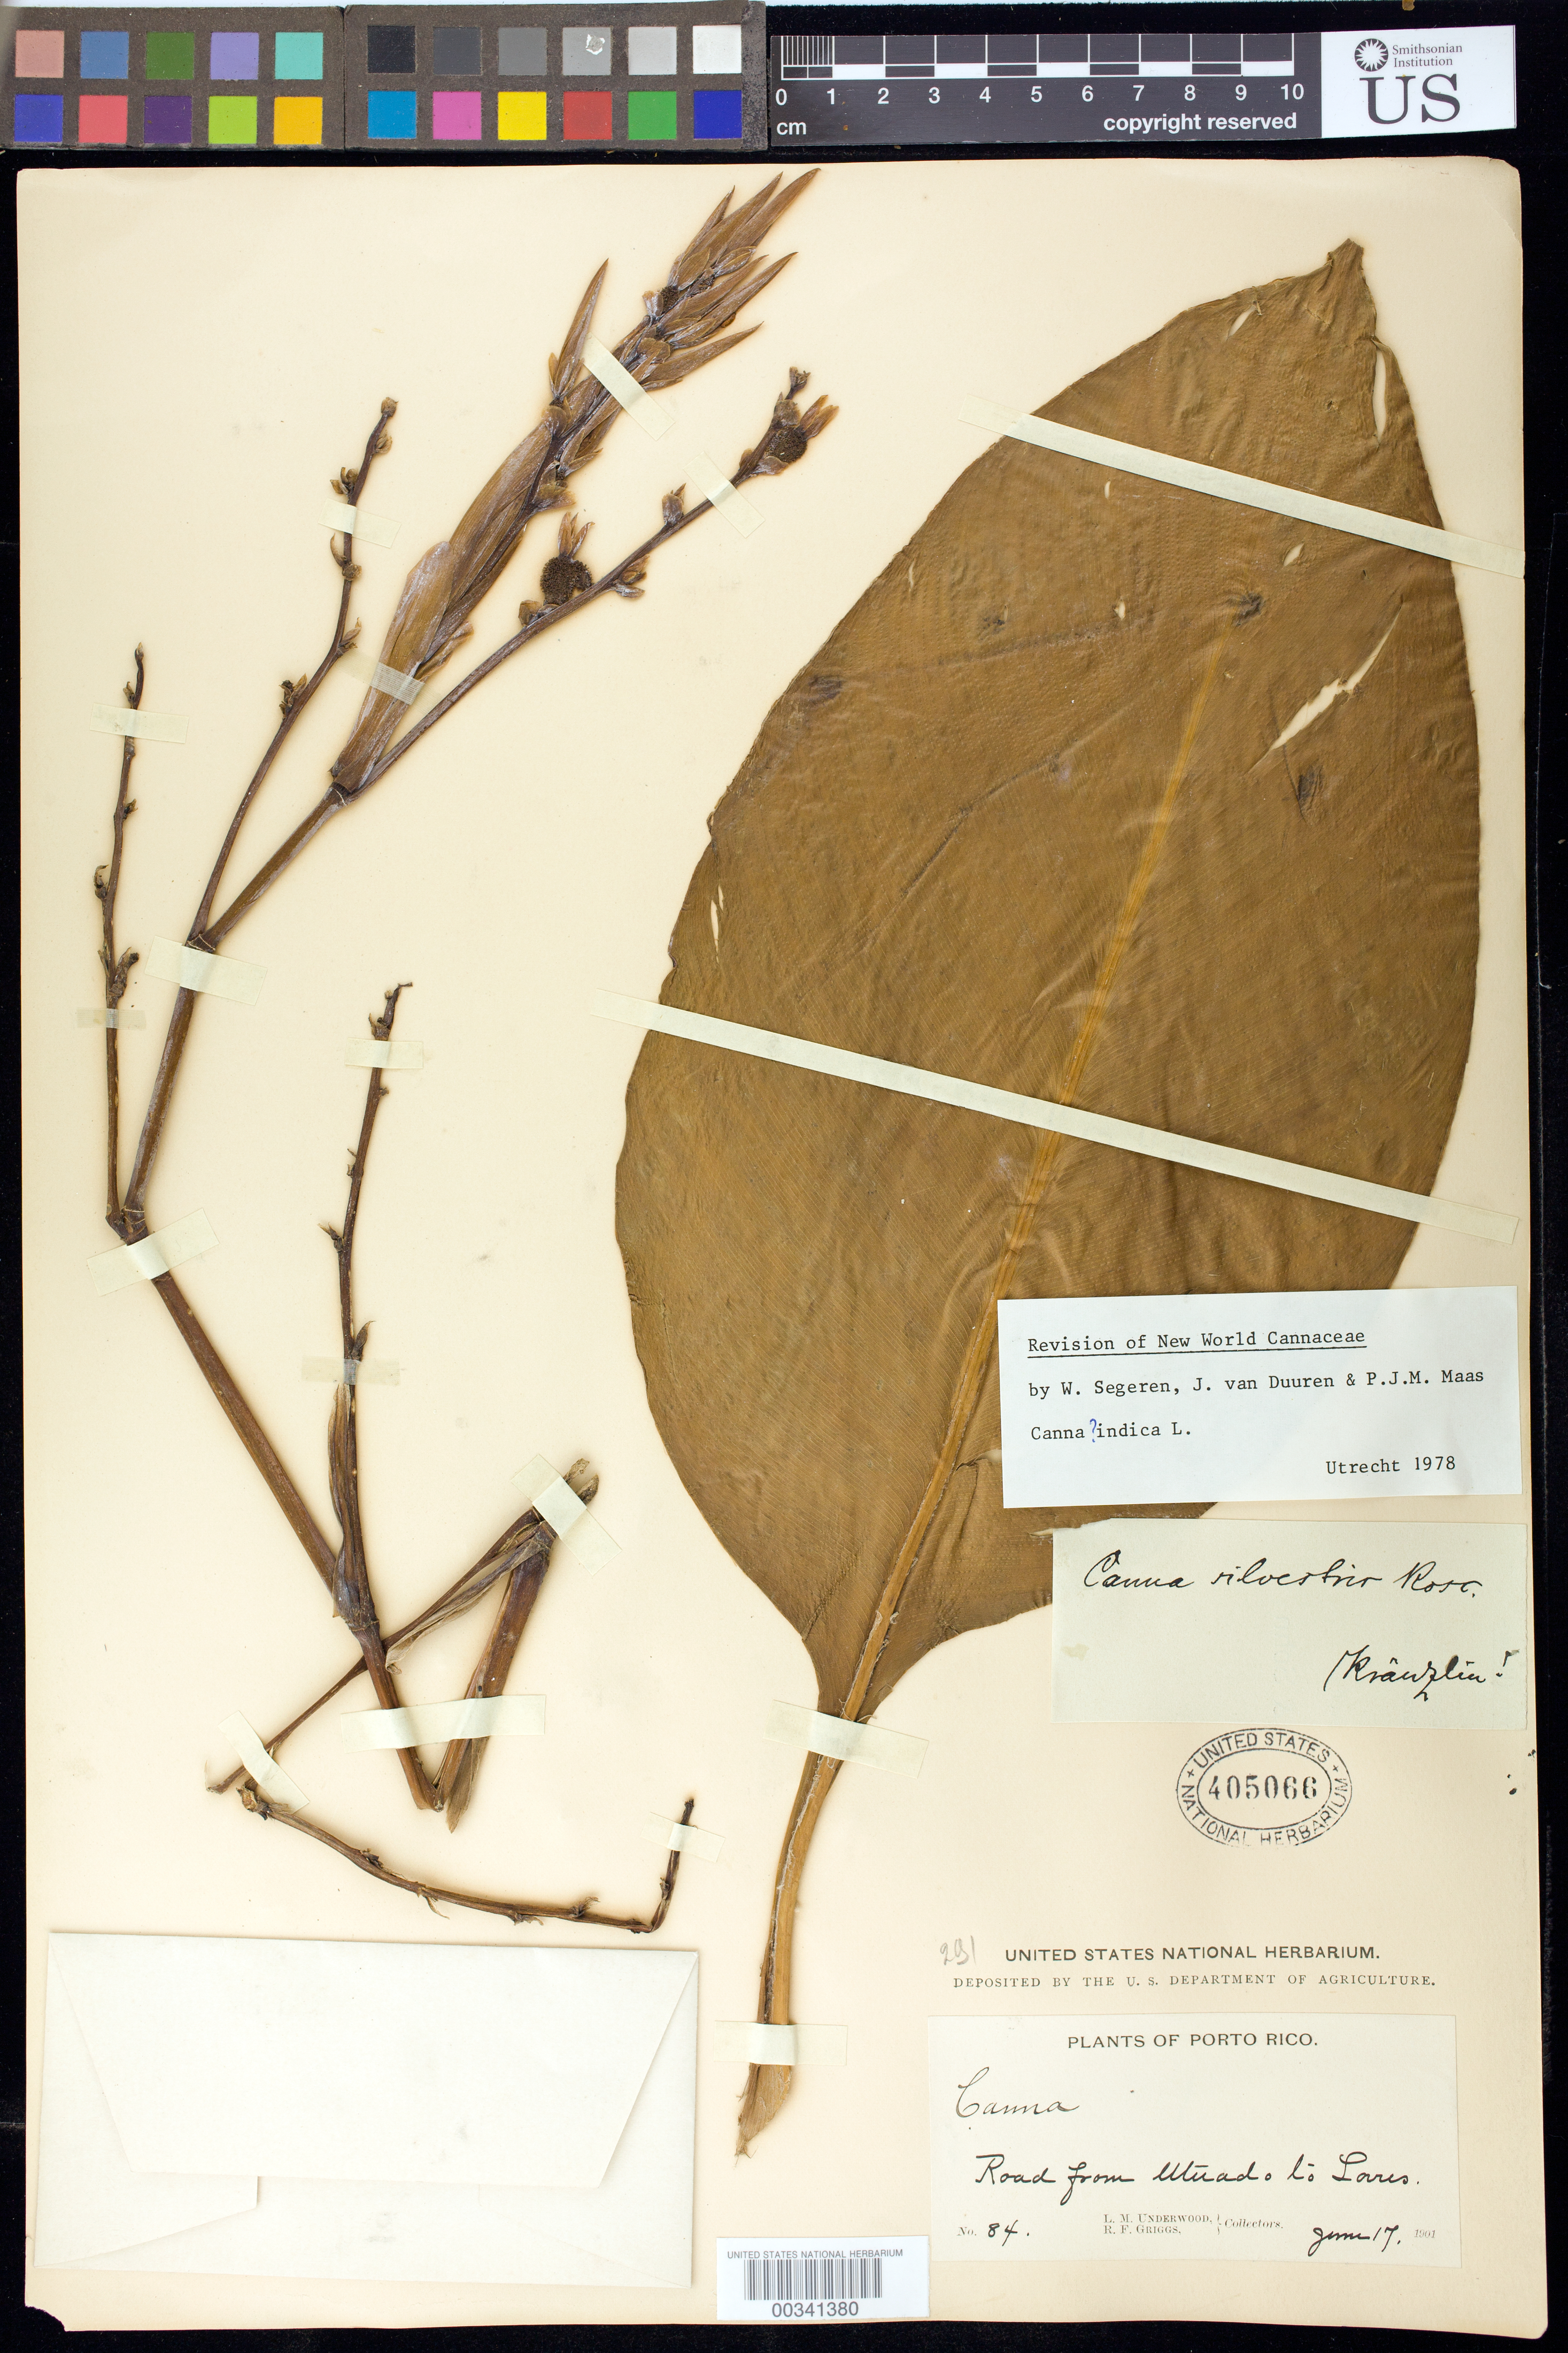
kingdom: Plantae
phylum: Tracheophyta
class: Liliopsida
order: Zingiberales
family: Cannaceae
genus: Canna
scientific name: Canna indica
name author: L.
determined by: Segeren, W.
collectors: L. M. Underwood & R. F. Griggs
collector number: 84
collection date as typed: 17 Jun 1901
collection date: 1901-06-17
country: Puerto Rico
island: Greater Antilles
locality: Road from utuado to lares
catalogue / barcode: US 405066